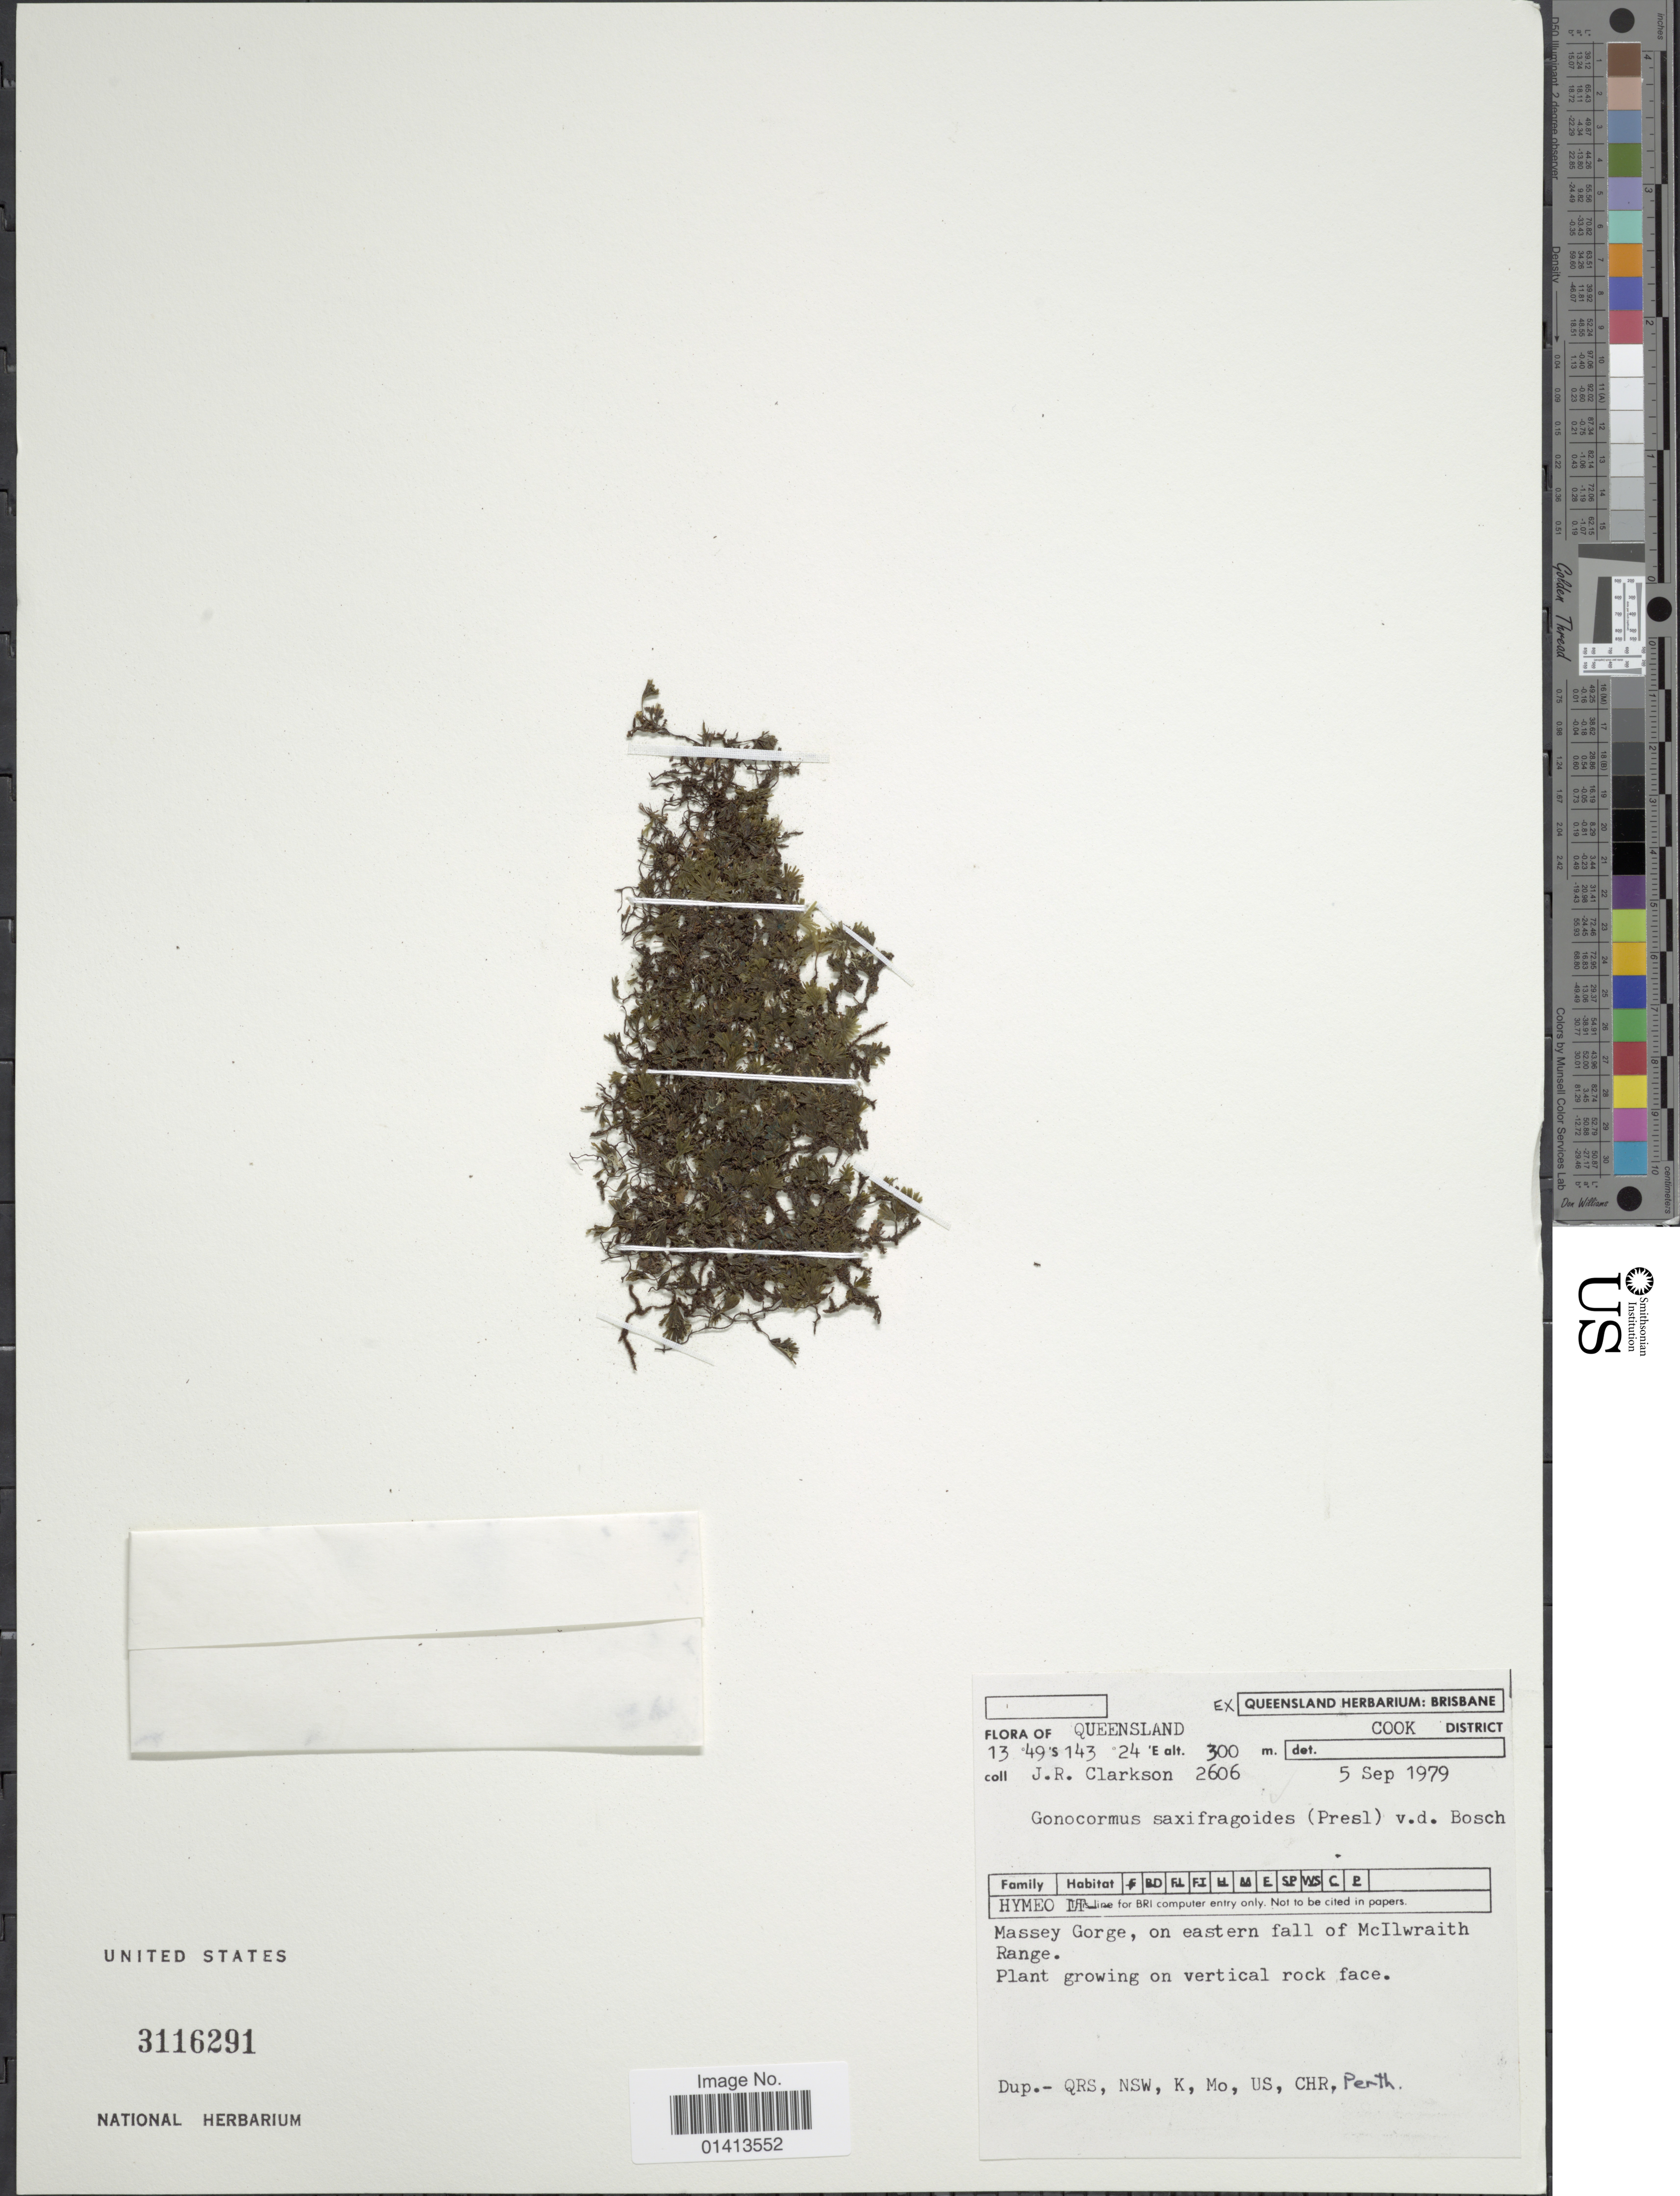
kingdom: Plantae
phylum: Tracheophyta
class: Polypodiopsida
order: Hymenophyllales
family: Hymenophyllaceae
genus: Crepidomanes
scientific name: Crepidomanes saxifragoides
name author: (C. Presl) P.S. Green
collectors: J. Clarkson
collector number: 2606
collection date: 1979-09-05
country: Australia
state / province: Queensland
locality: Cook District, Massey Gorge, on eastern fall of McIlwraith Range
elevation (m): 300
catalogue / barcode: US 3116291